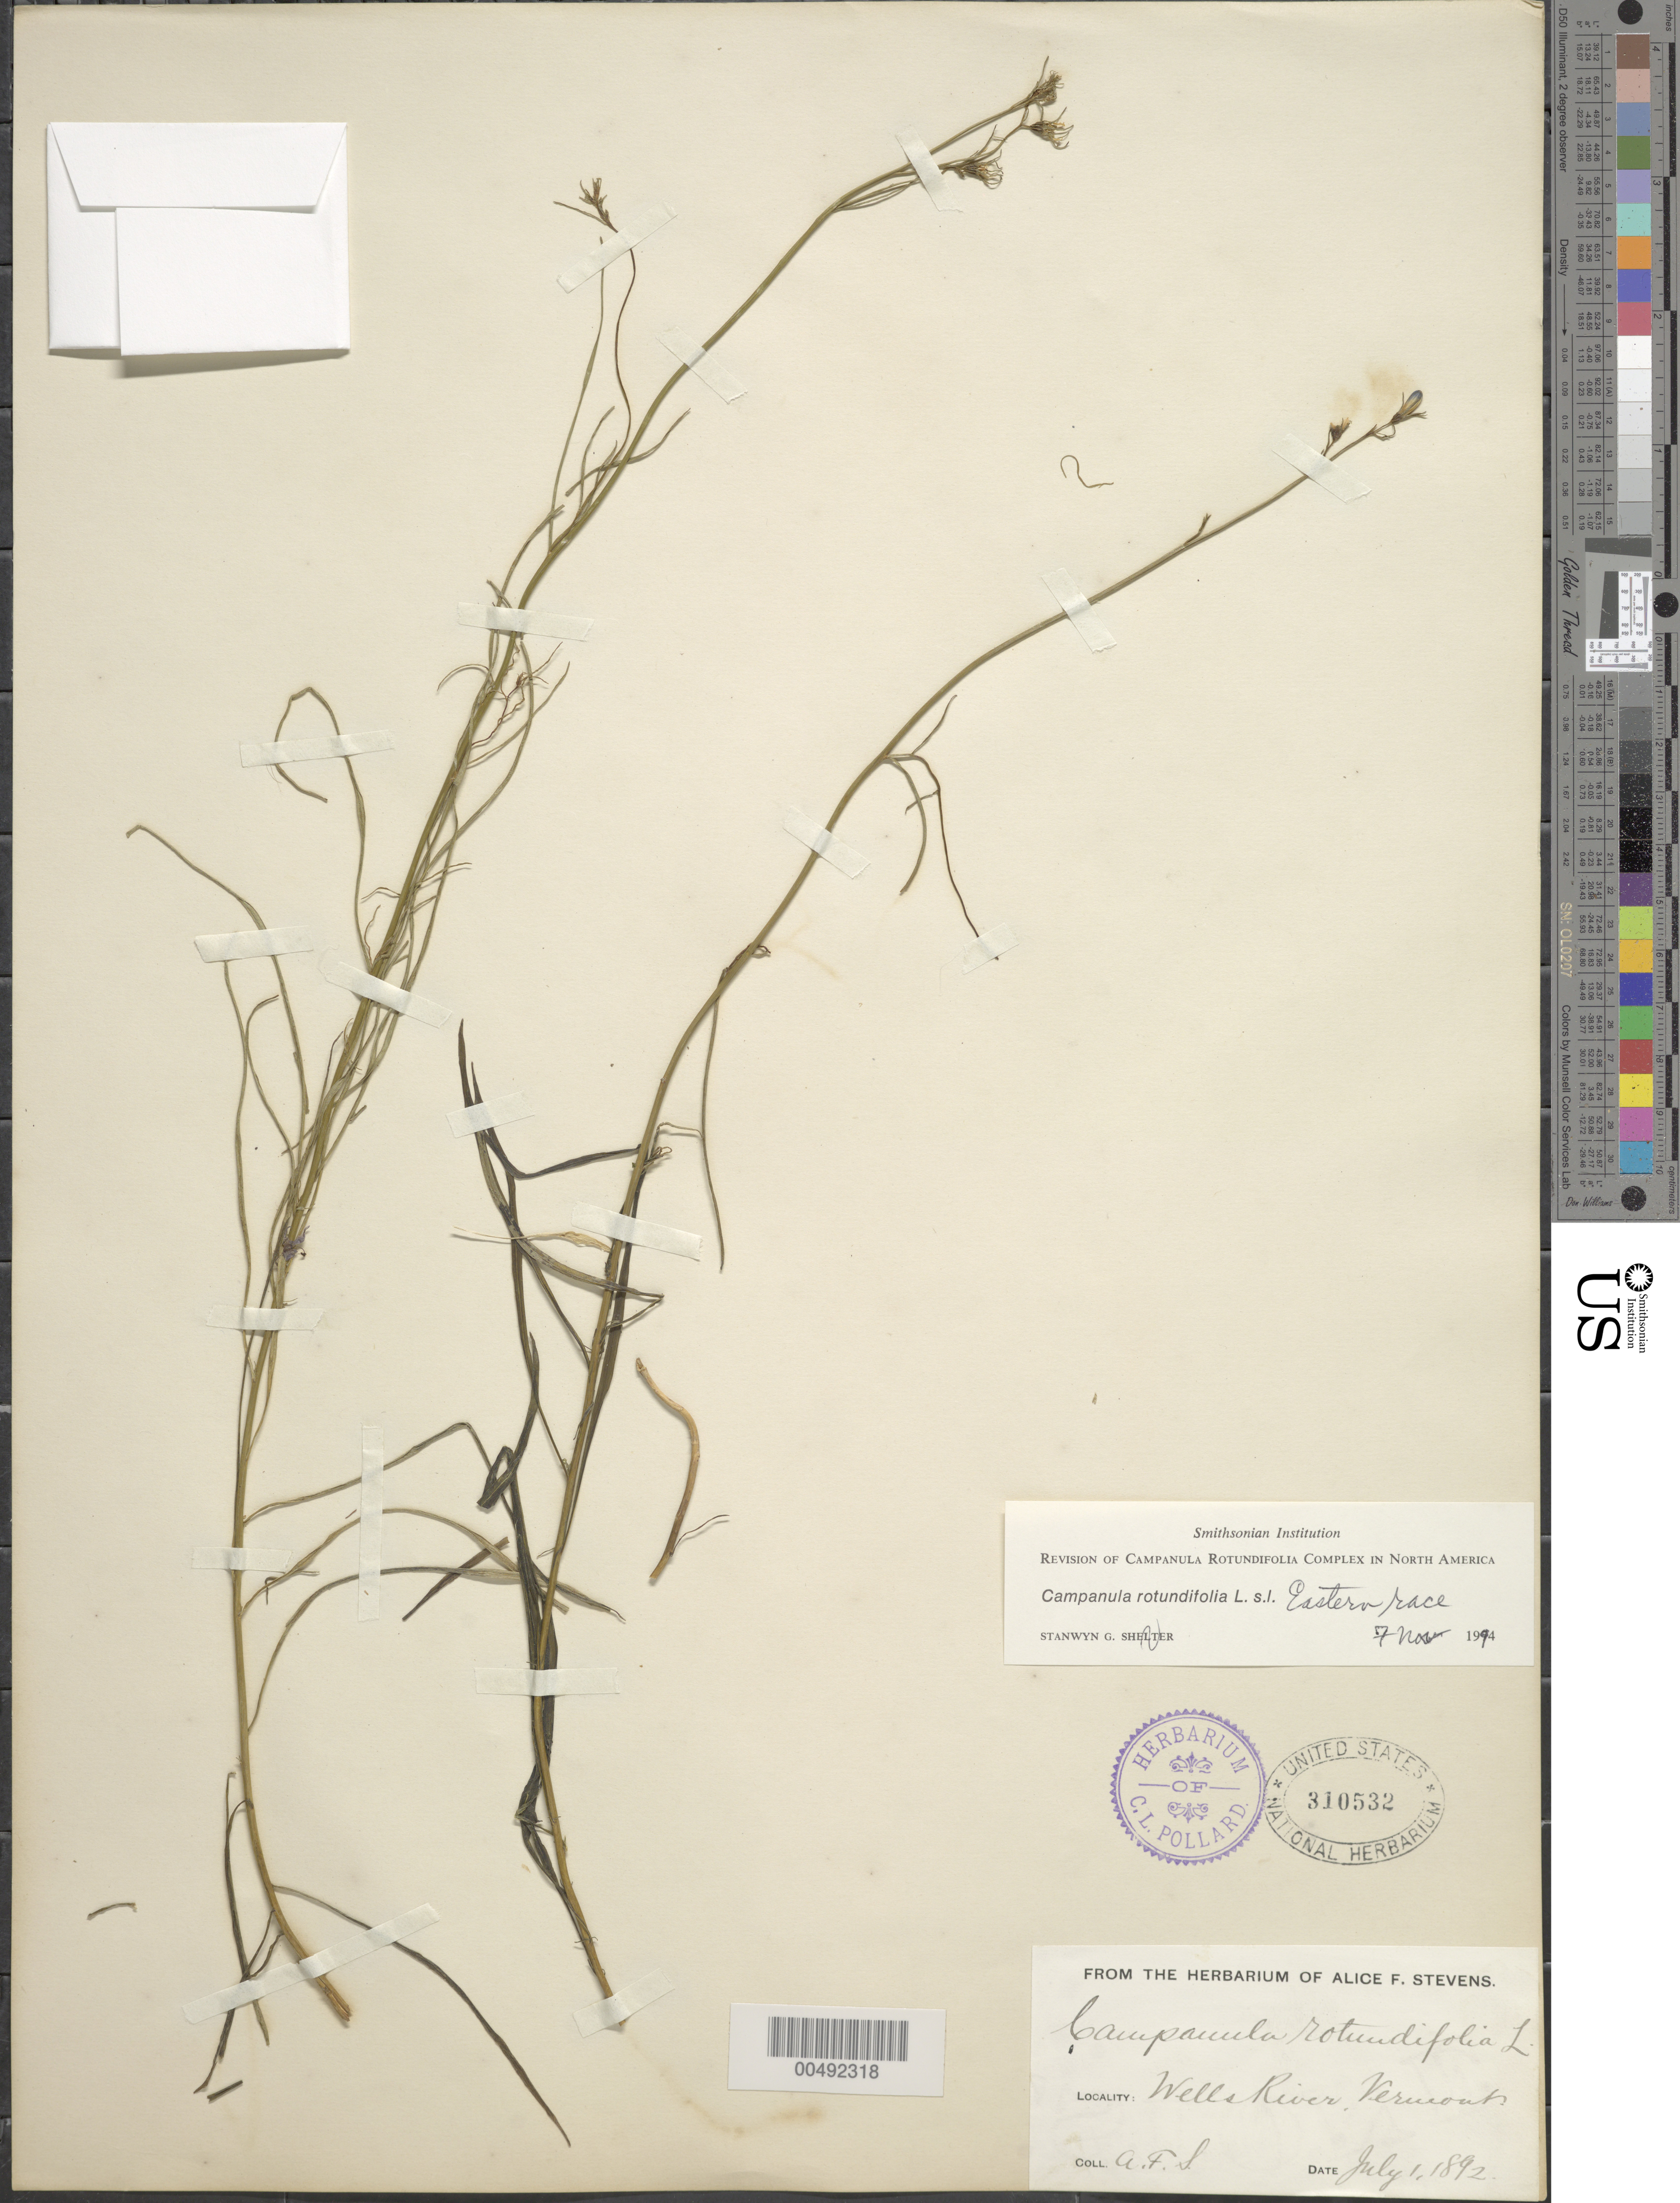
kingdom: Plantae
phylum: Tracheophyta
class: Magnoliopsida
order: Asterales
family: Campanulaceae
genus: Campanula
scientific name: Campanula rotundifolia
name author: L.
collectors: A. Stevens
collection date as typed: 01 Jul 1892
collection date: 1892-07-01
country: United States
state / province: Vermont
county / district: Caledonia / Orange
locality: Wells River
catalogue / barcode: US 310532